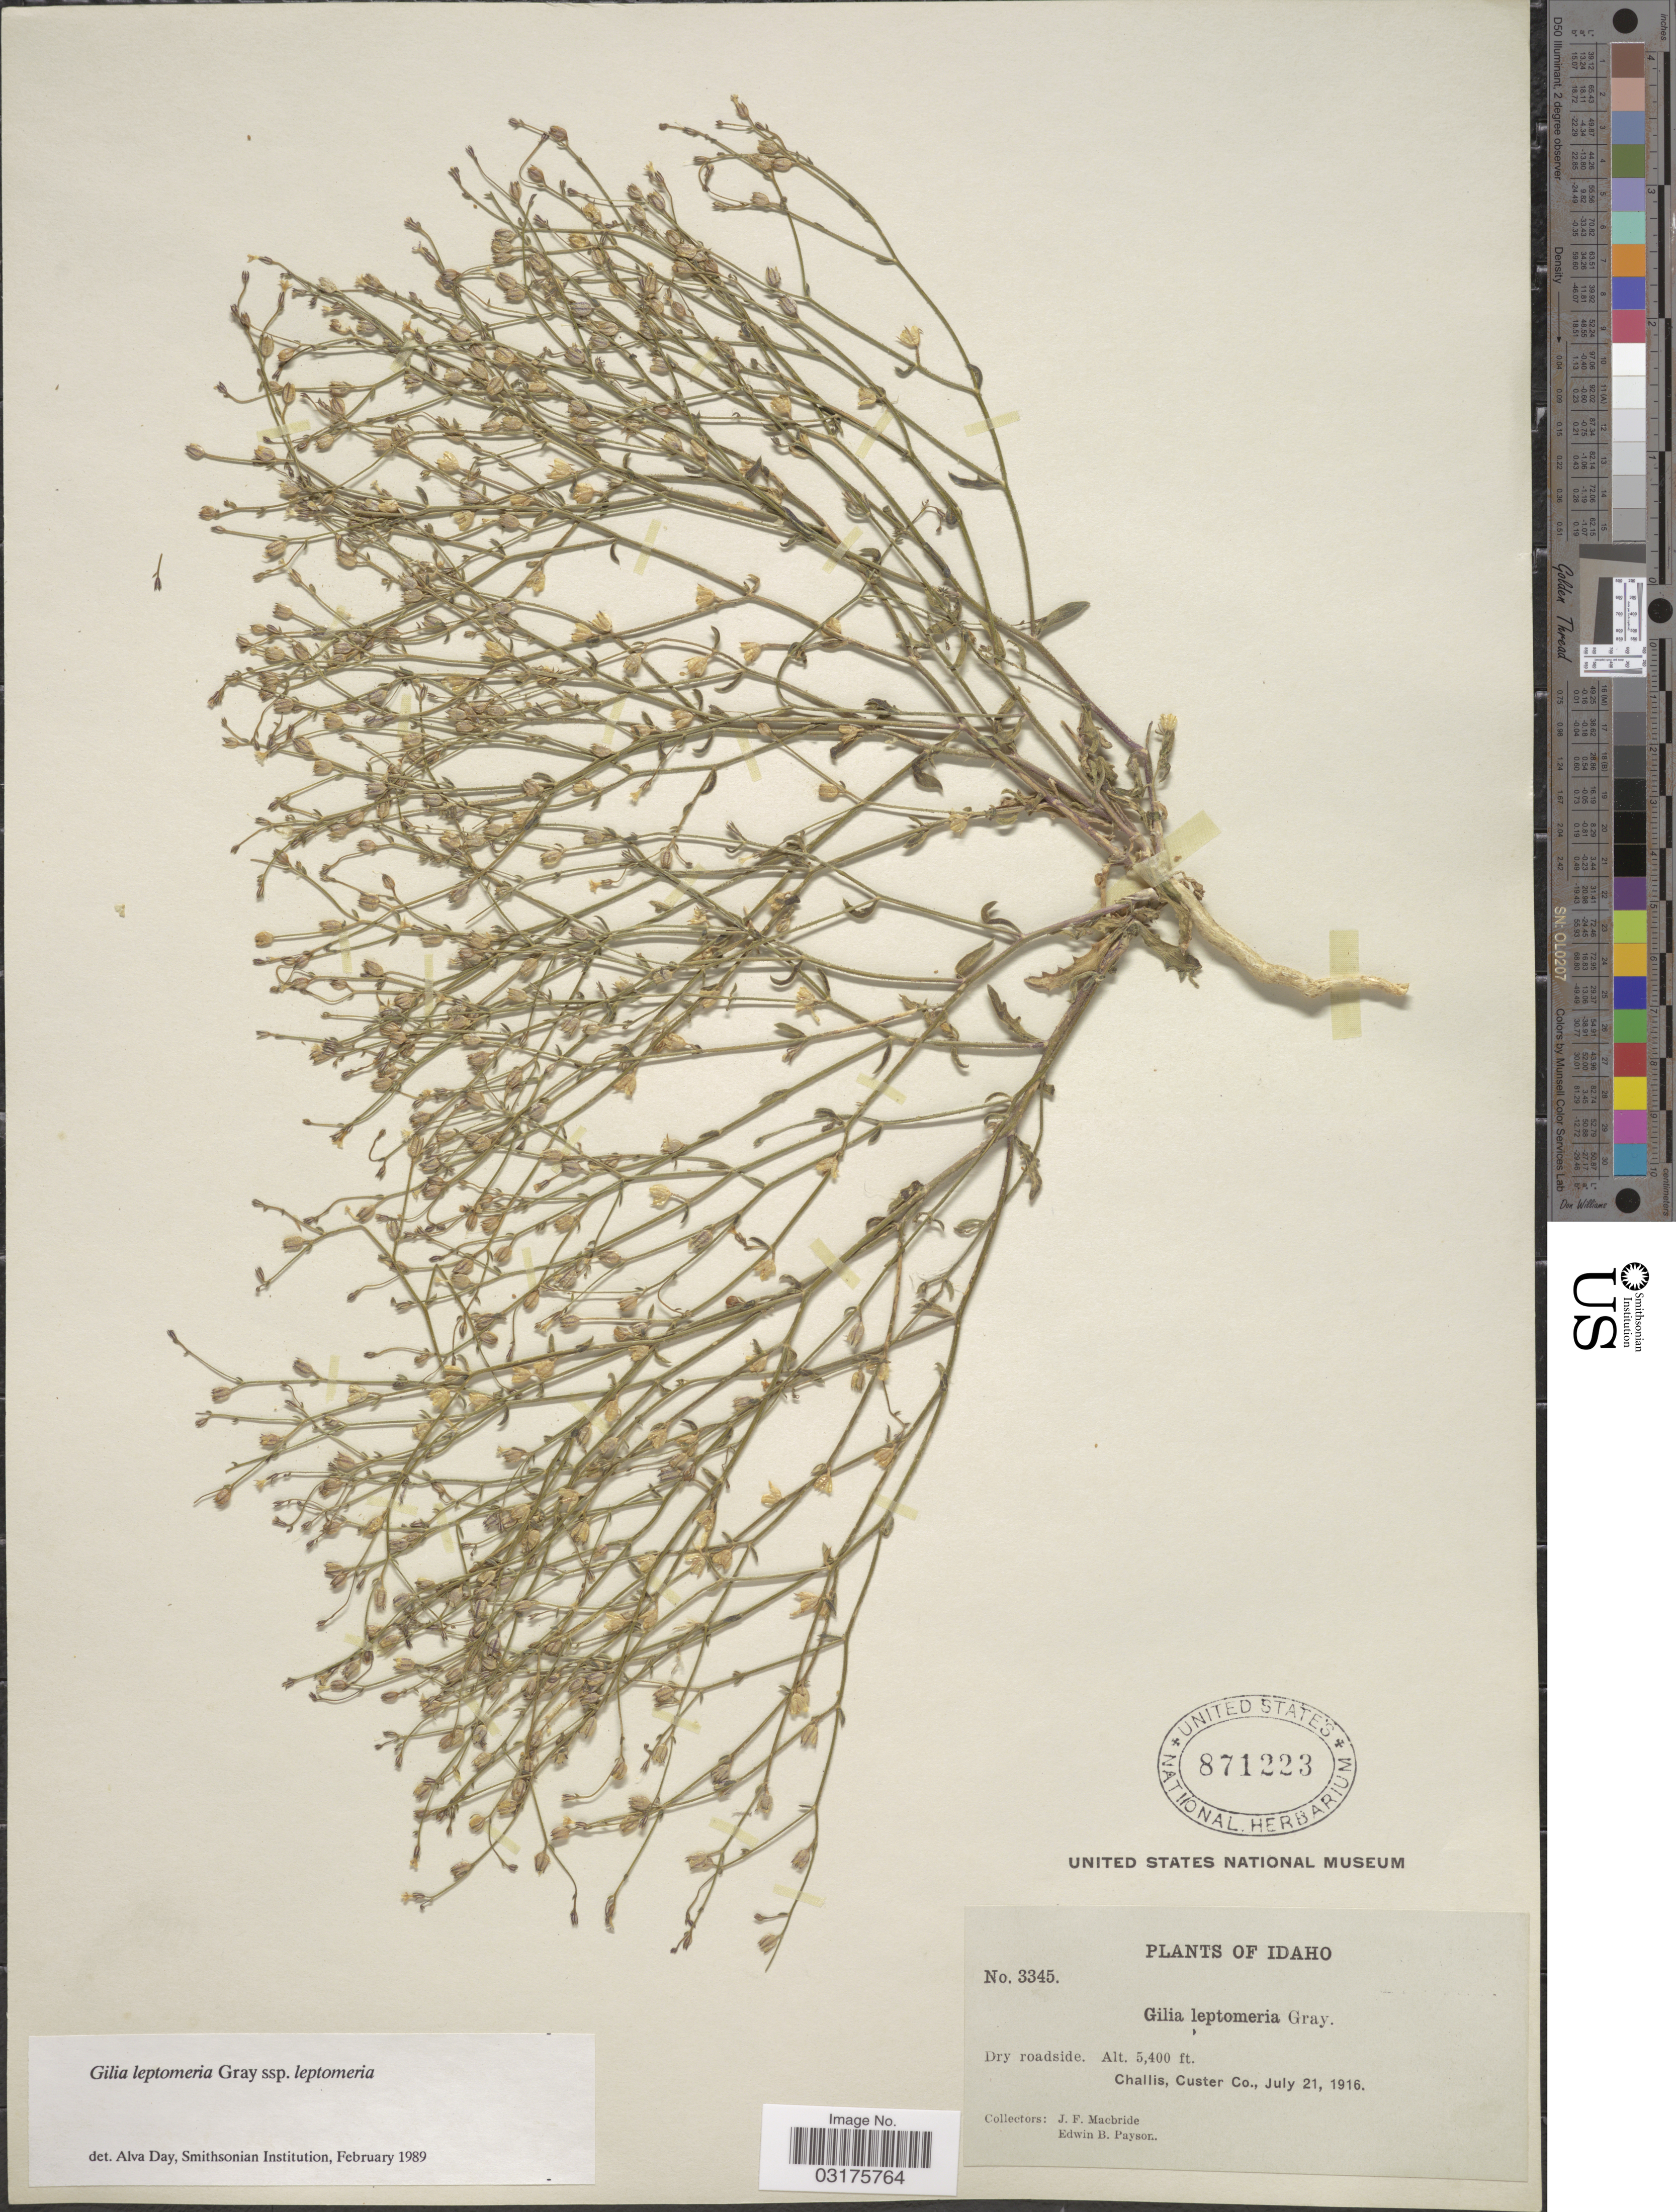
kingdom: Plantae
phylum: Tracheophyta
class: Magnoliopsida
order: Ericales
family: Polemoniaceae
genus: Aliciella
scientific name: Aliciella leptomeria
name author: (A. Gray) J.M. Porter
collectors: J. F. Macbride & E. B. Payson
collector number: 3345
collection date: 1916-07-21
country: United States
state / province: Idaho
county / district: Custer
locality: Challis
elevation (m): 1646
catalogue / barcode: US 871223